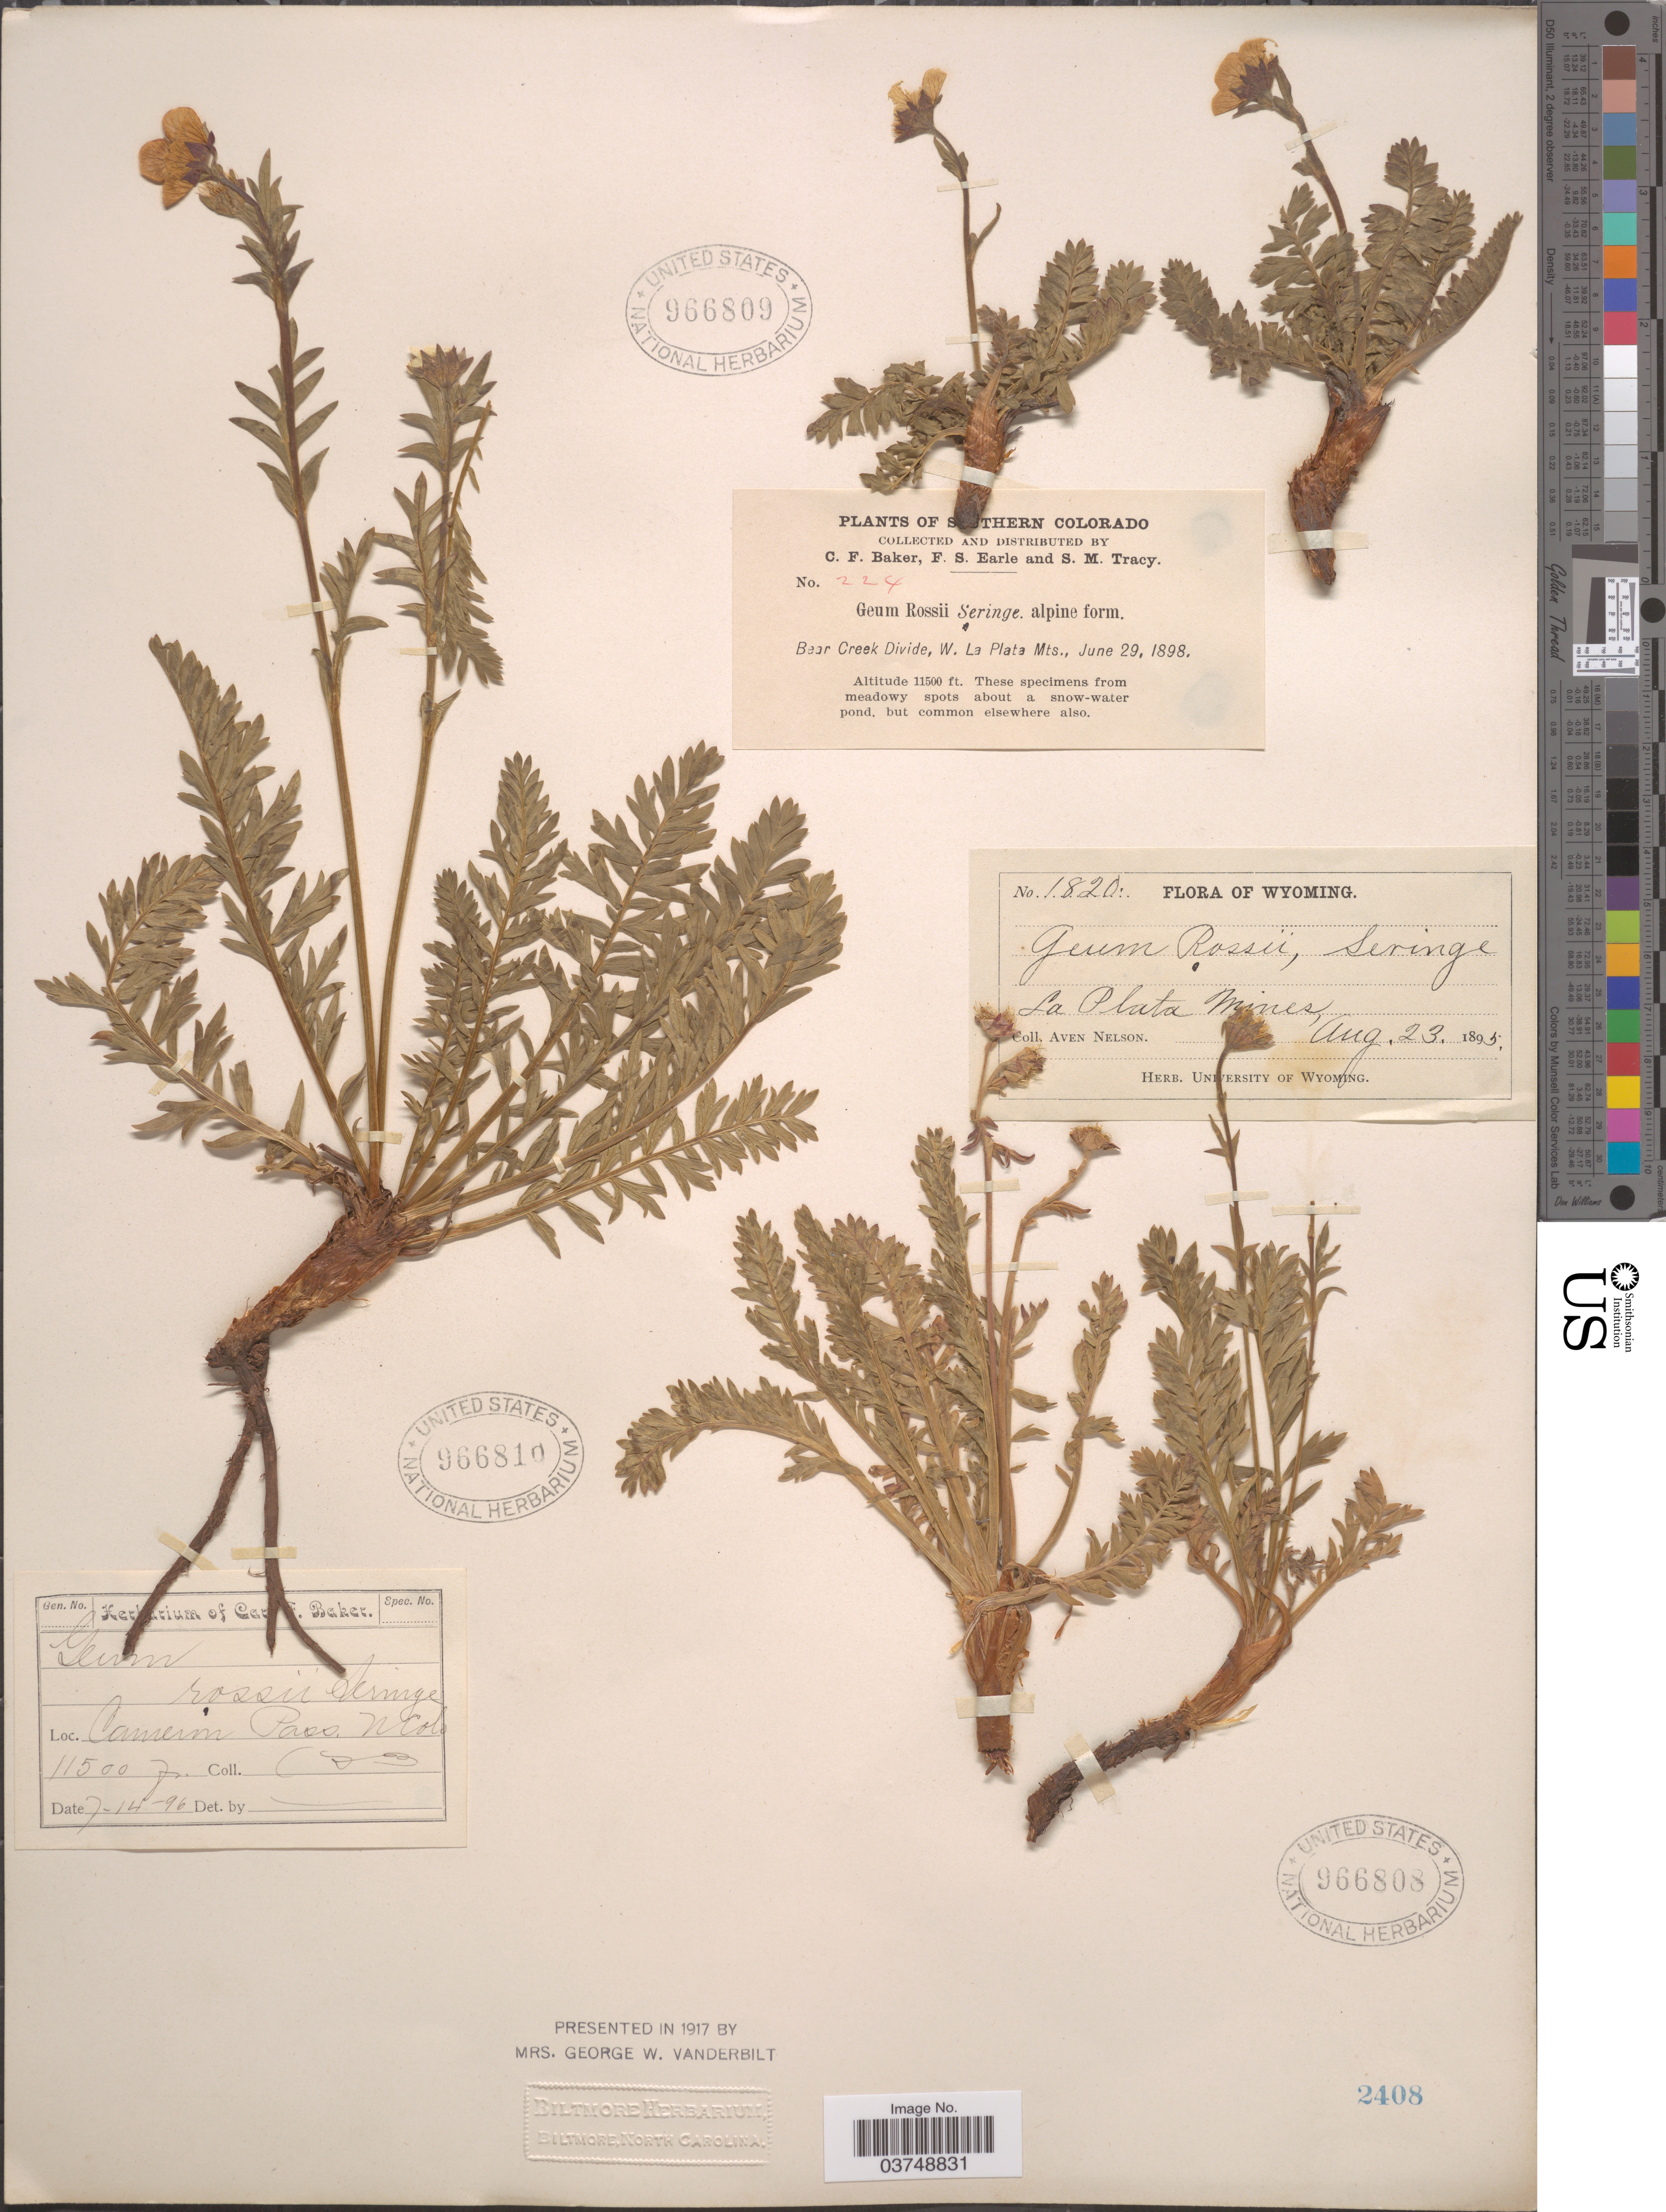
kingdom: Plantae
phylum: Tracheophyta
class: Magnoliopsida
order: Rosales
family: Rosaceae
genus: Geum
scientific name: Geum rossii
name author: (R. Br.) Ser.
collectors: C. F. Baker, F. S. Earle & S. M. Tracy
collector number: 224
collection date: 1898-06-29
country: United States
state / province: Colorado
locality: Southern Colorado. Bear Creek Divide, W. La Plata Mts.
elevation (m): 3505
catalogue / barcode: US 966809-2